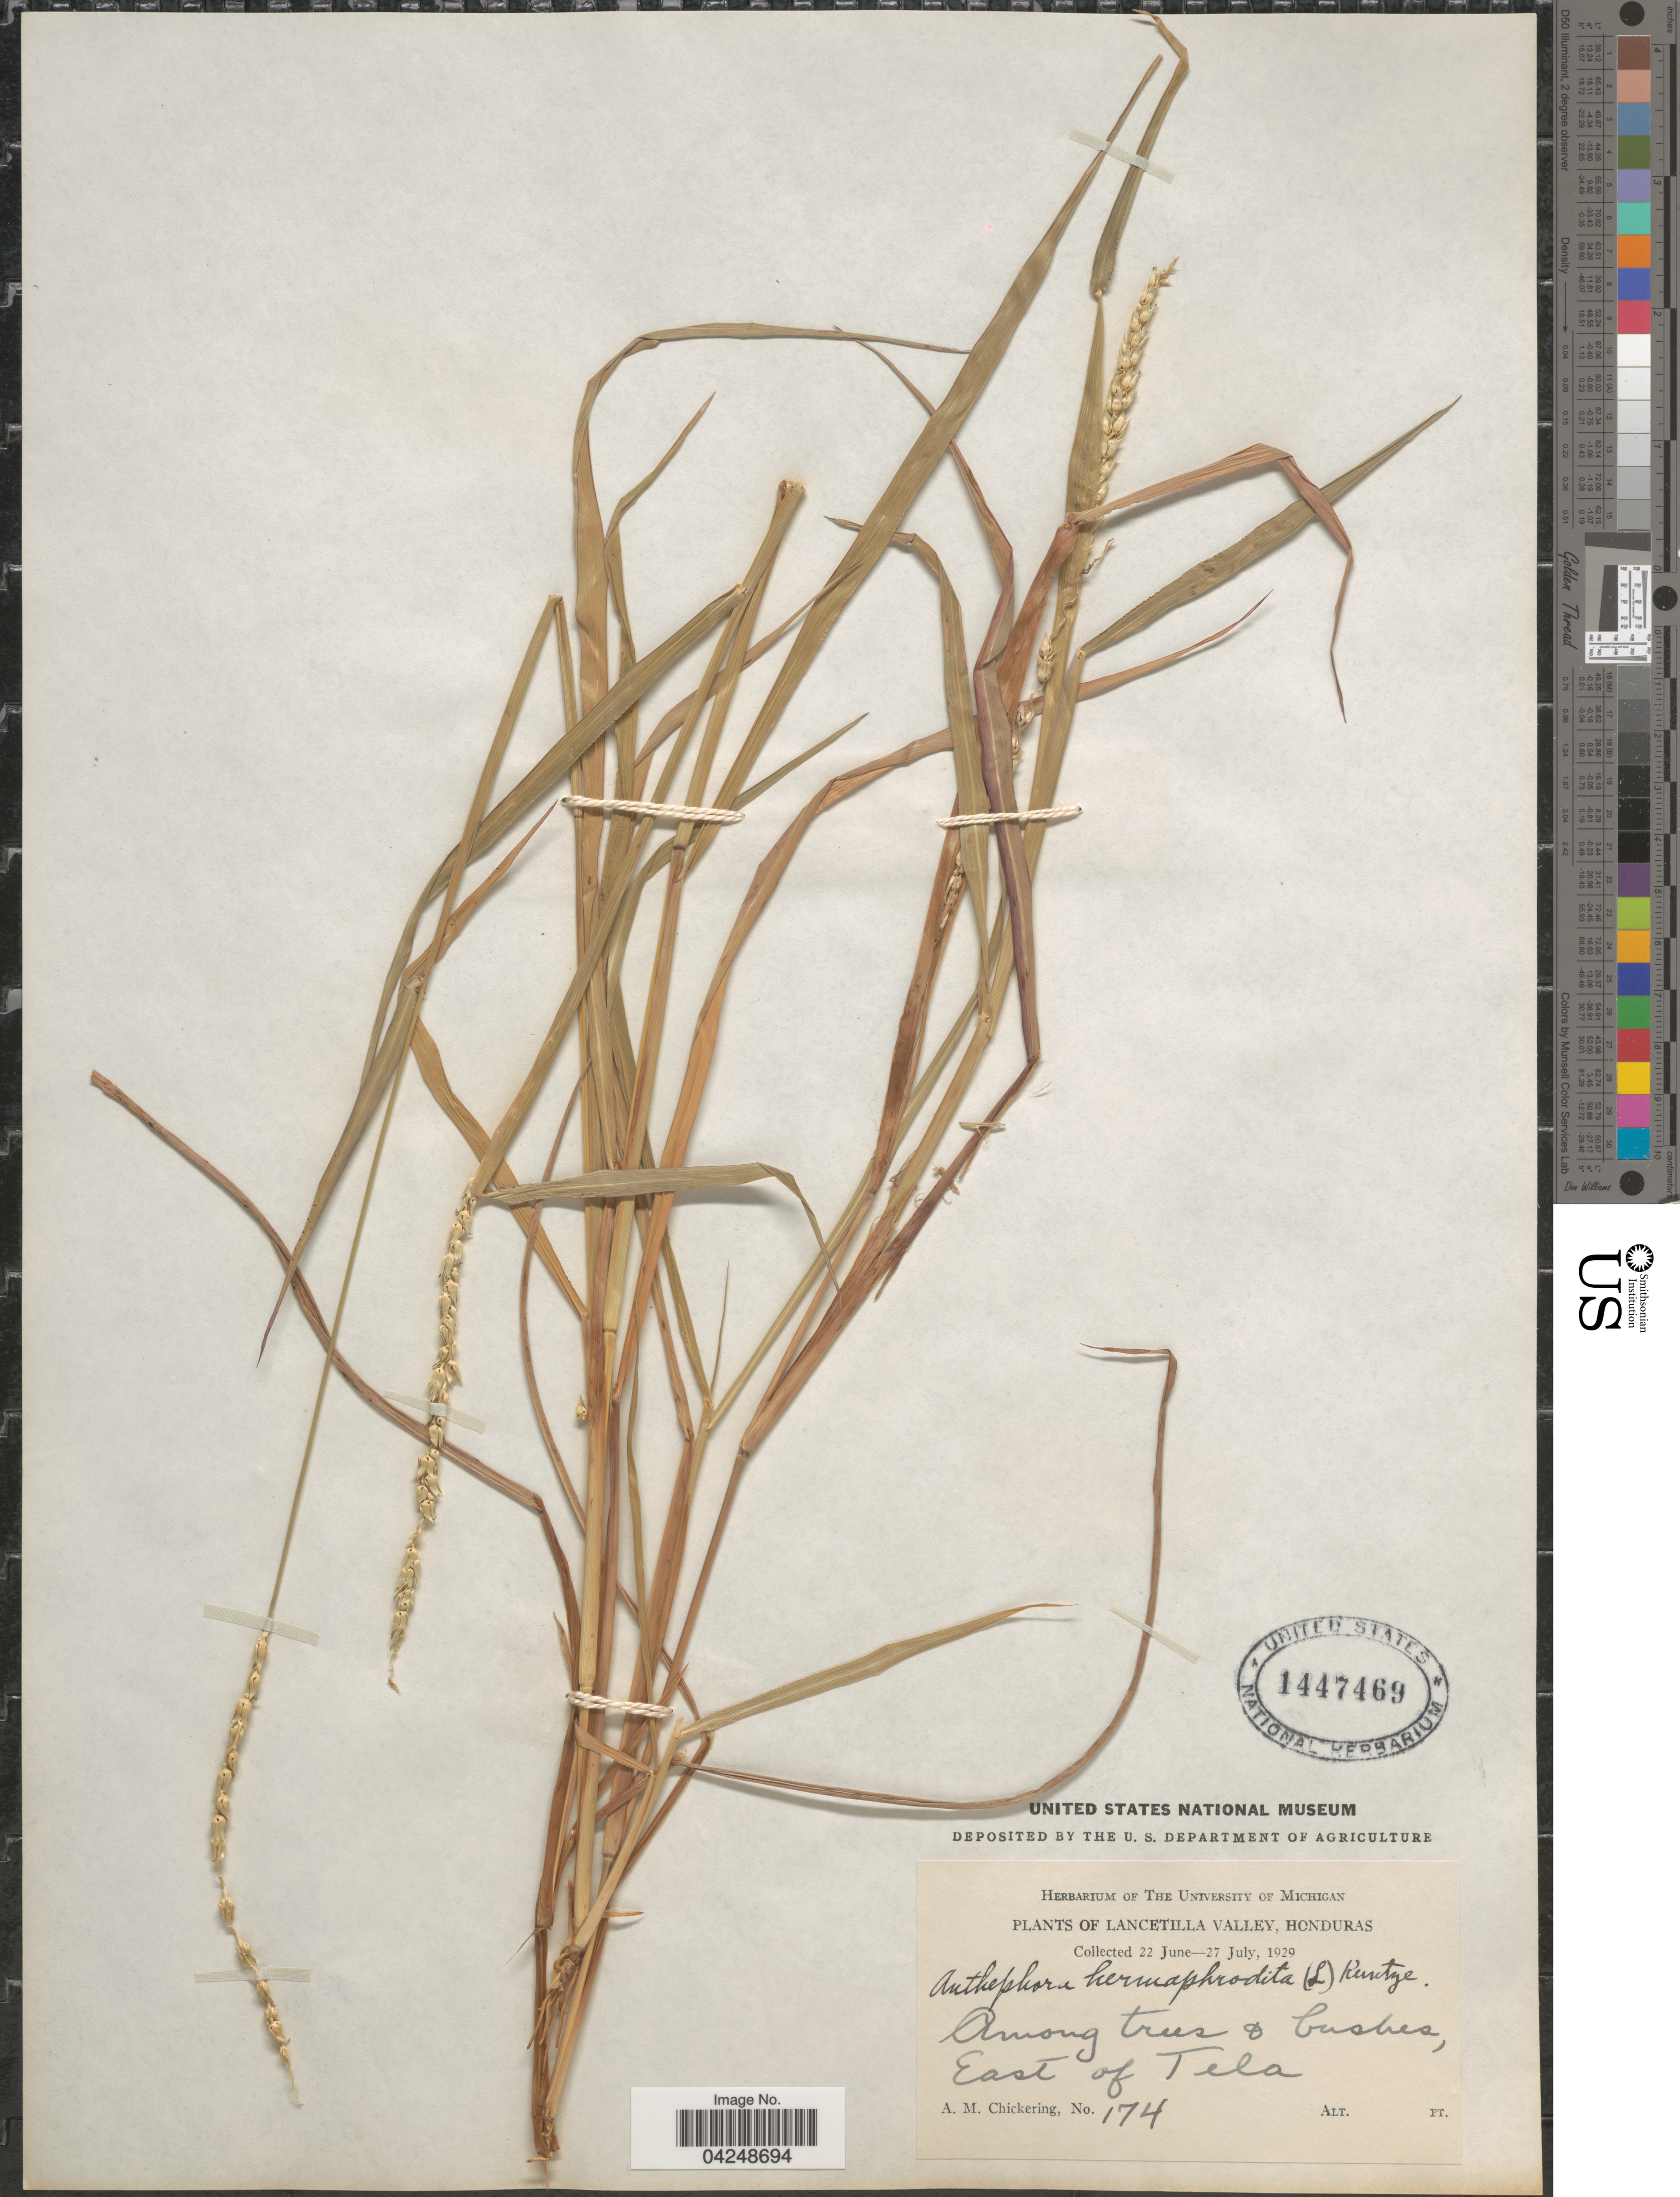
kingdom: Plantae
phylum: Tracheophyta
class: Liliopsida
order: Poales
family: Poaceae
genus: Anthephora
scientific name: Anthephora hermaphrodita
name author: (L.) Kuntze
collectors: A. Chickering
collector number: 174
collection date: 1929-06-22/1929-07-27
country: Honduras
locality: Lancetilla Valley. Among trees & bushes, East of Tela.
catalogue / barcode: US 1447469